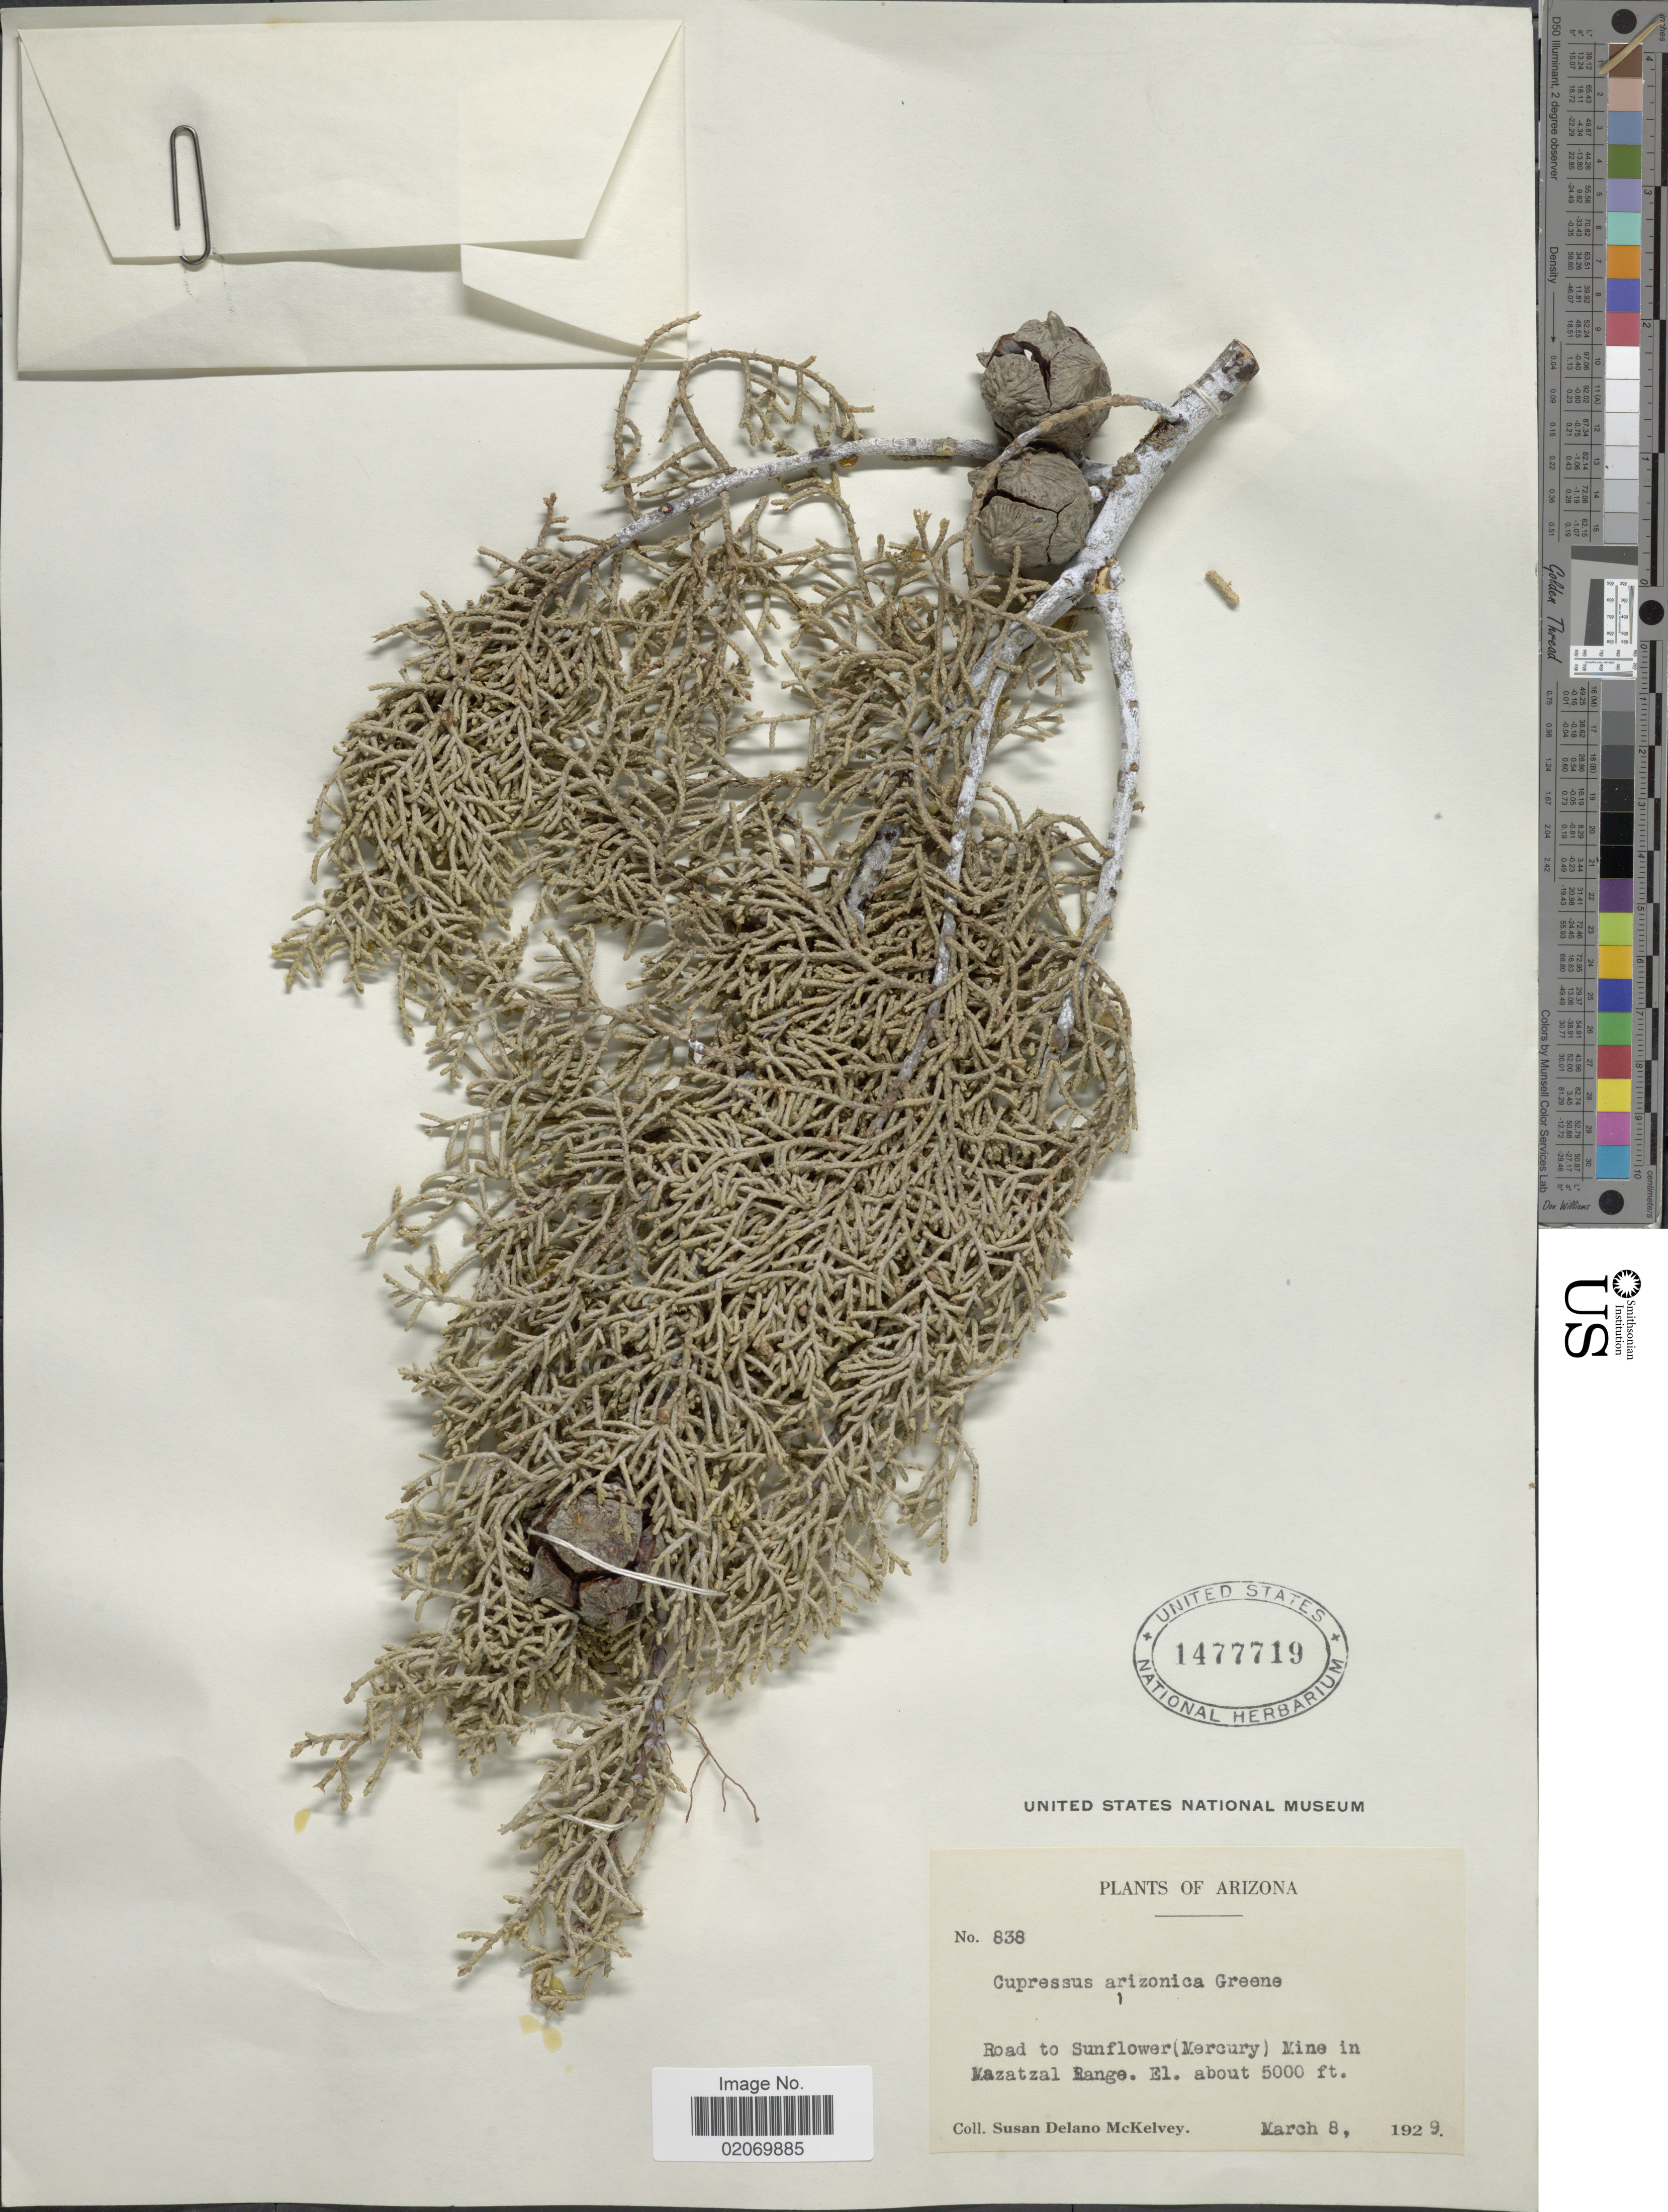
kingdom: Plantae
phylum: Tracheophyta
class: Pinopsida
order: Pinales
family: Cupressaceae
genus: Hesperocyparis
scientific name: Hesperocyparis glabra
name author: (Sudw.) Bartel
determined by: (US) Smithsonian Institution - National Museum of Natural History - Department of Botany (UNITED STATES)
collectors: S. A. McKelvey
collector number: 838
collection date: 1929-03-08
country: United States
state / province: Arizona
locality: Road to Sunflower (Mercury), Mine in Mazatzal Range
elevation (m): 1524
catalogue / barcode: US 1477719